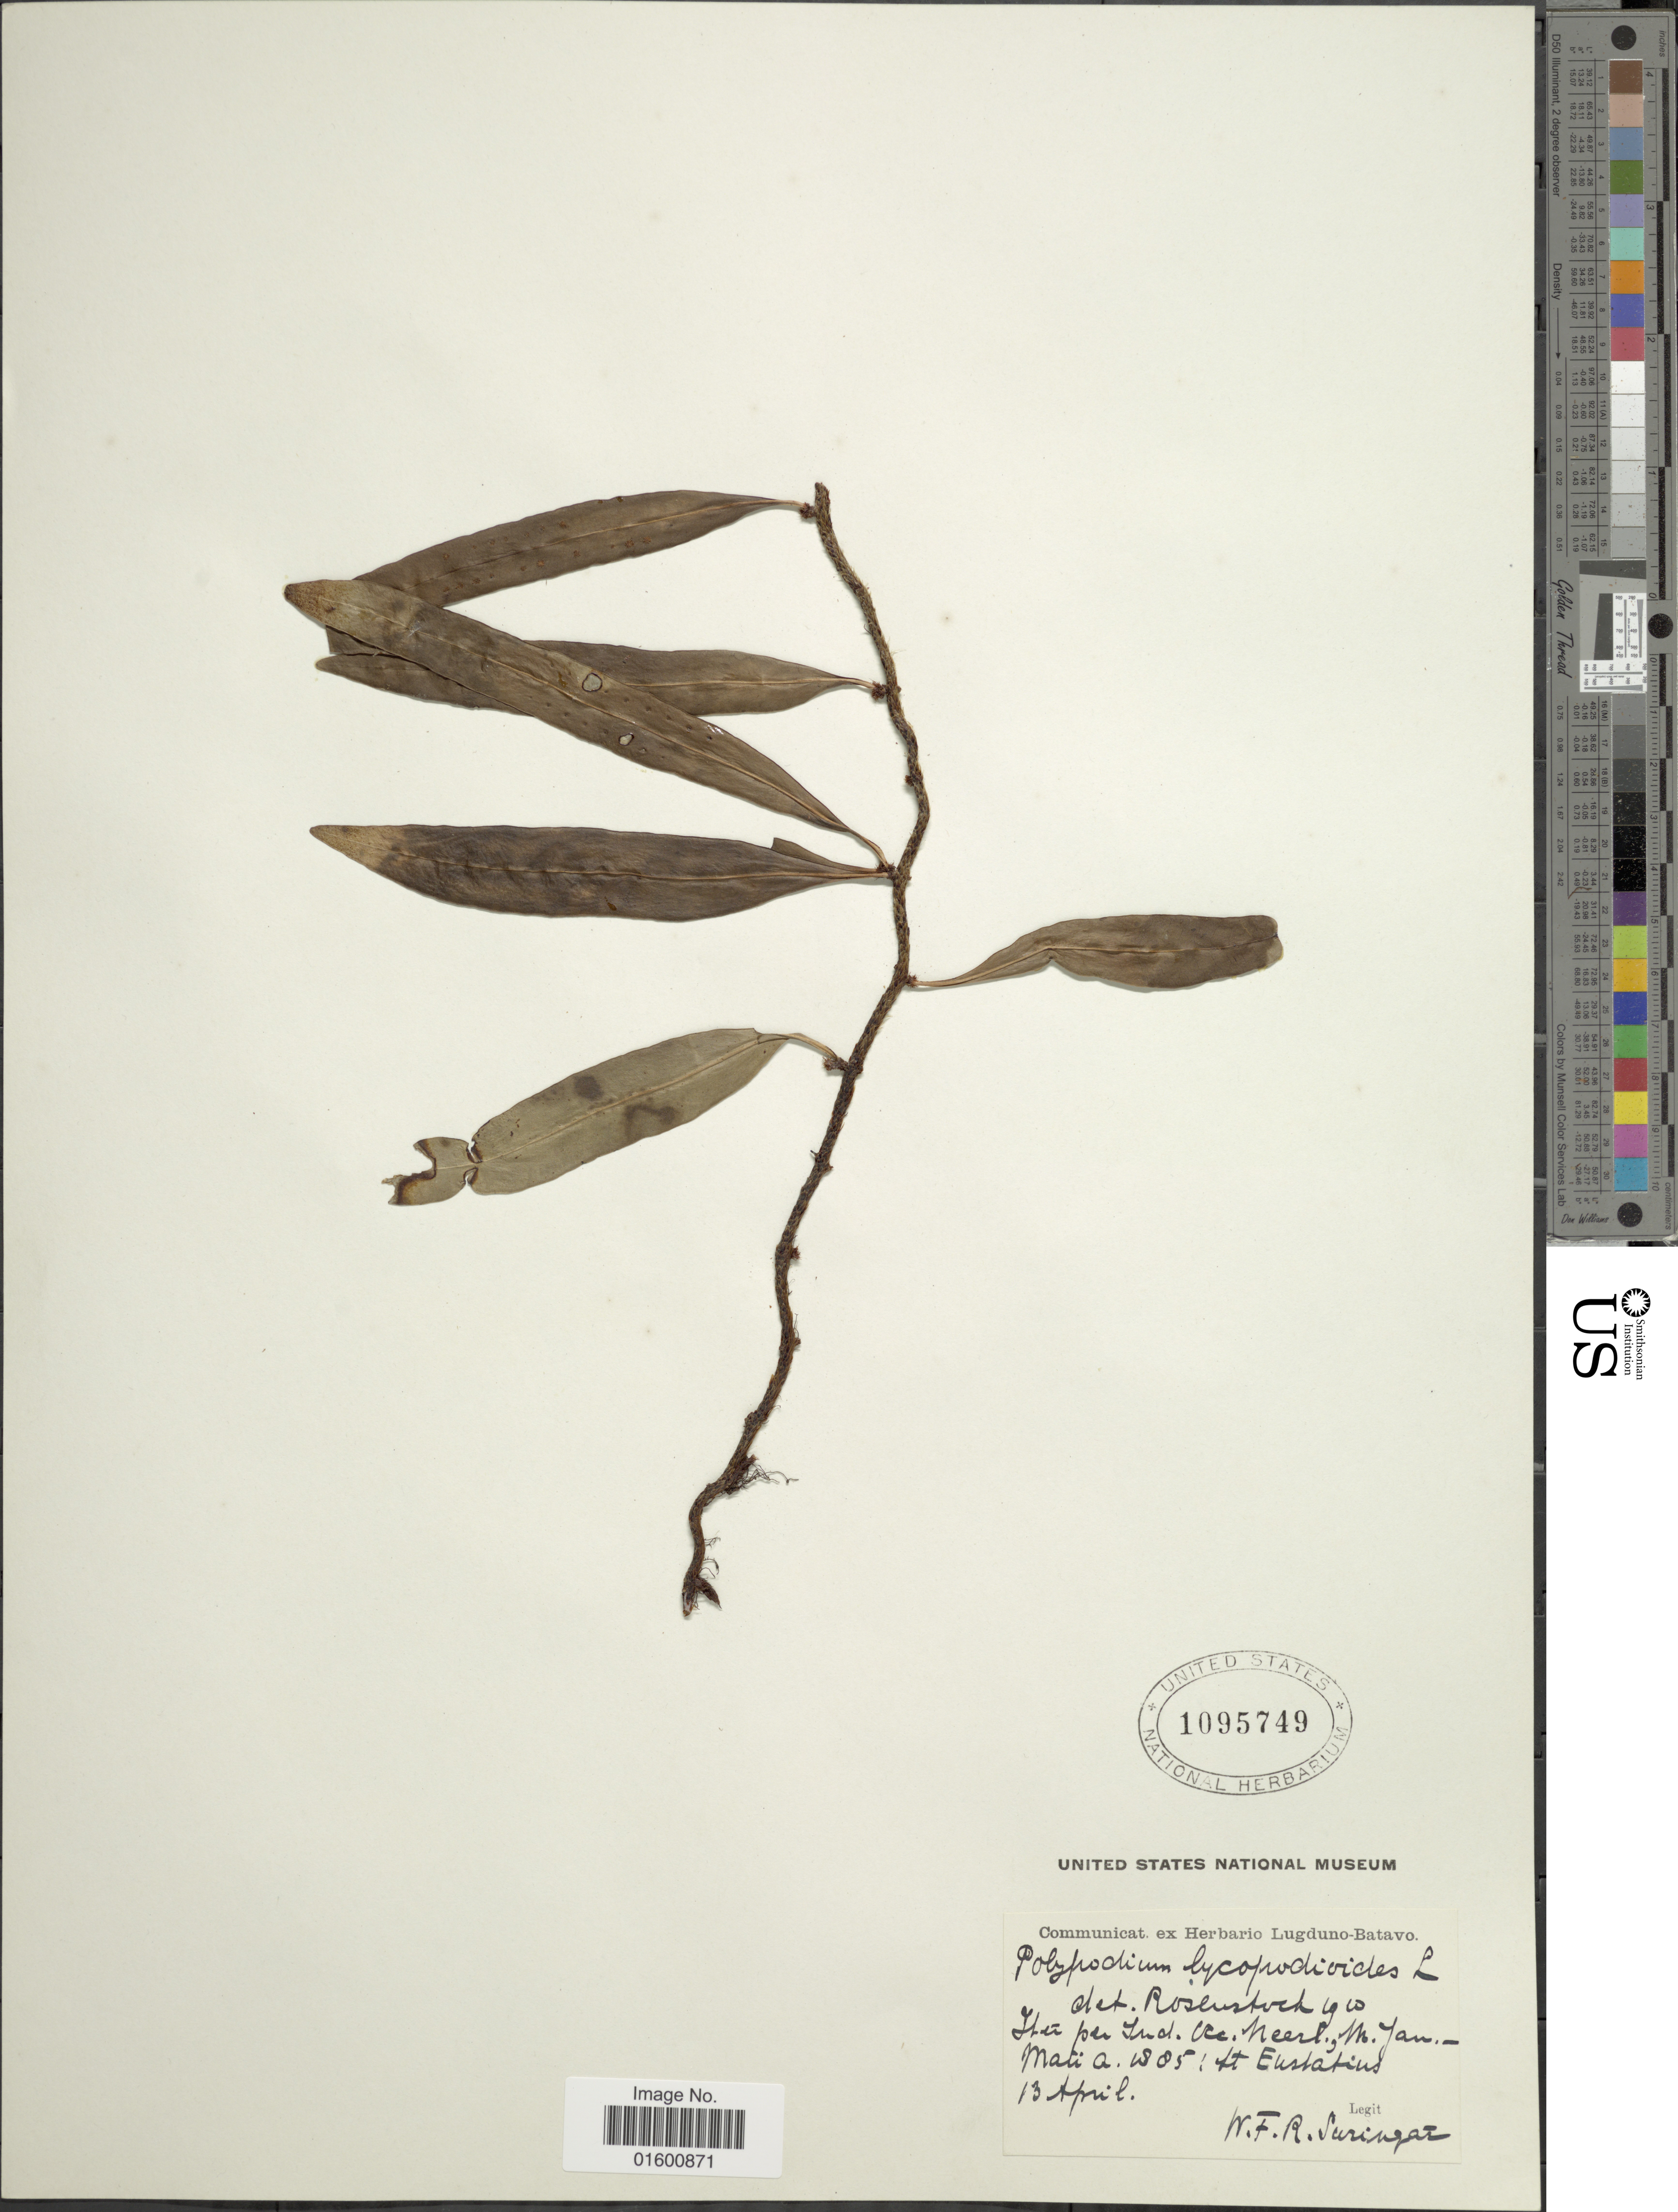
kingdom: Plantae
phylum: Tracheophyta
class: Polypodiopsida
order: Polypodiales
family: Polypodiaceae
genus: Microgramma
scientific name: Microgramma lycopodioides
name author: (L.) Copel.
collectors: W. F. Suringar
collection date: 1885-04-13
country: Netherlands Antilles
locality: Iter per Ind. Occ. Neerl., M. Jan-Mati, St. Eustatius.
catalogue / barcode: US 1095749